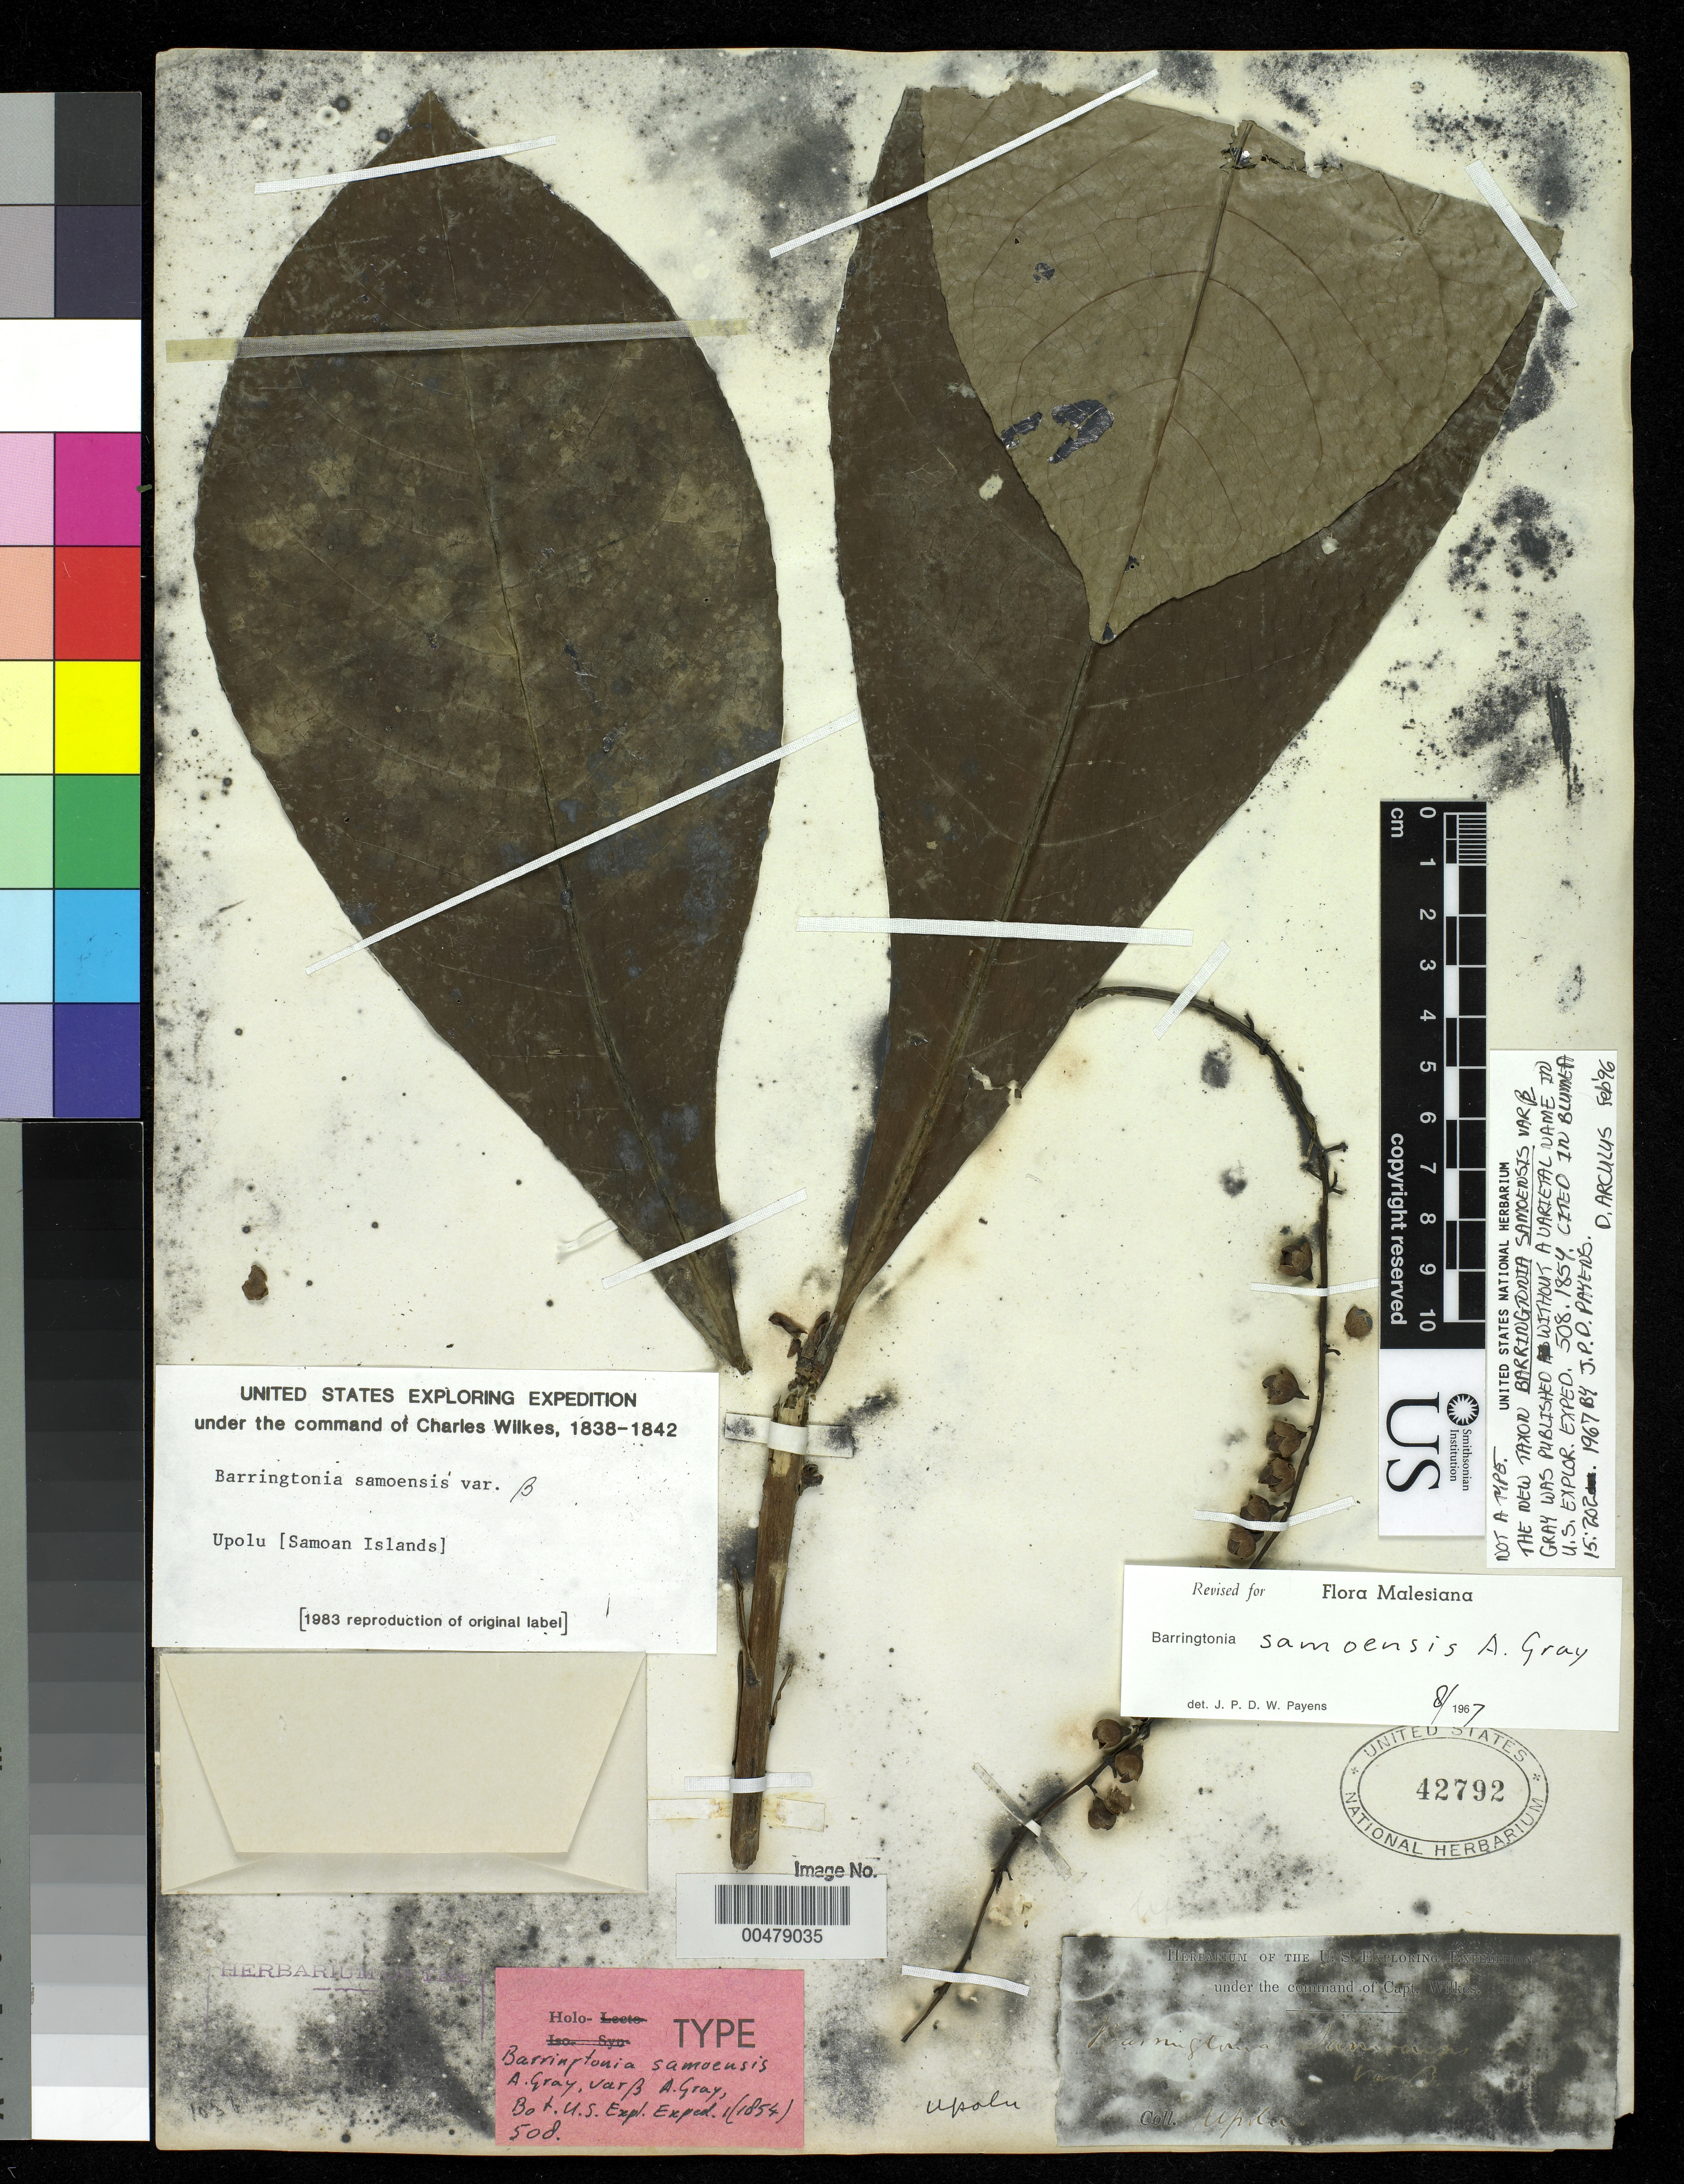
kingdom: Plantae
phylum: Tracheophyta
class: Magnoliopsida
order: Ericales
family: Lecythidaceae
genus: Barringtonia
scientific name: Barringtonia samoensis var. b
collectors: Wilkes Explor. Exped.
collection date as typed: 1838 to -- --- 1842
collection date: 1838/1842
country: Samoa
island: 'Upolu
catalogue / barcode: US 42792